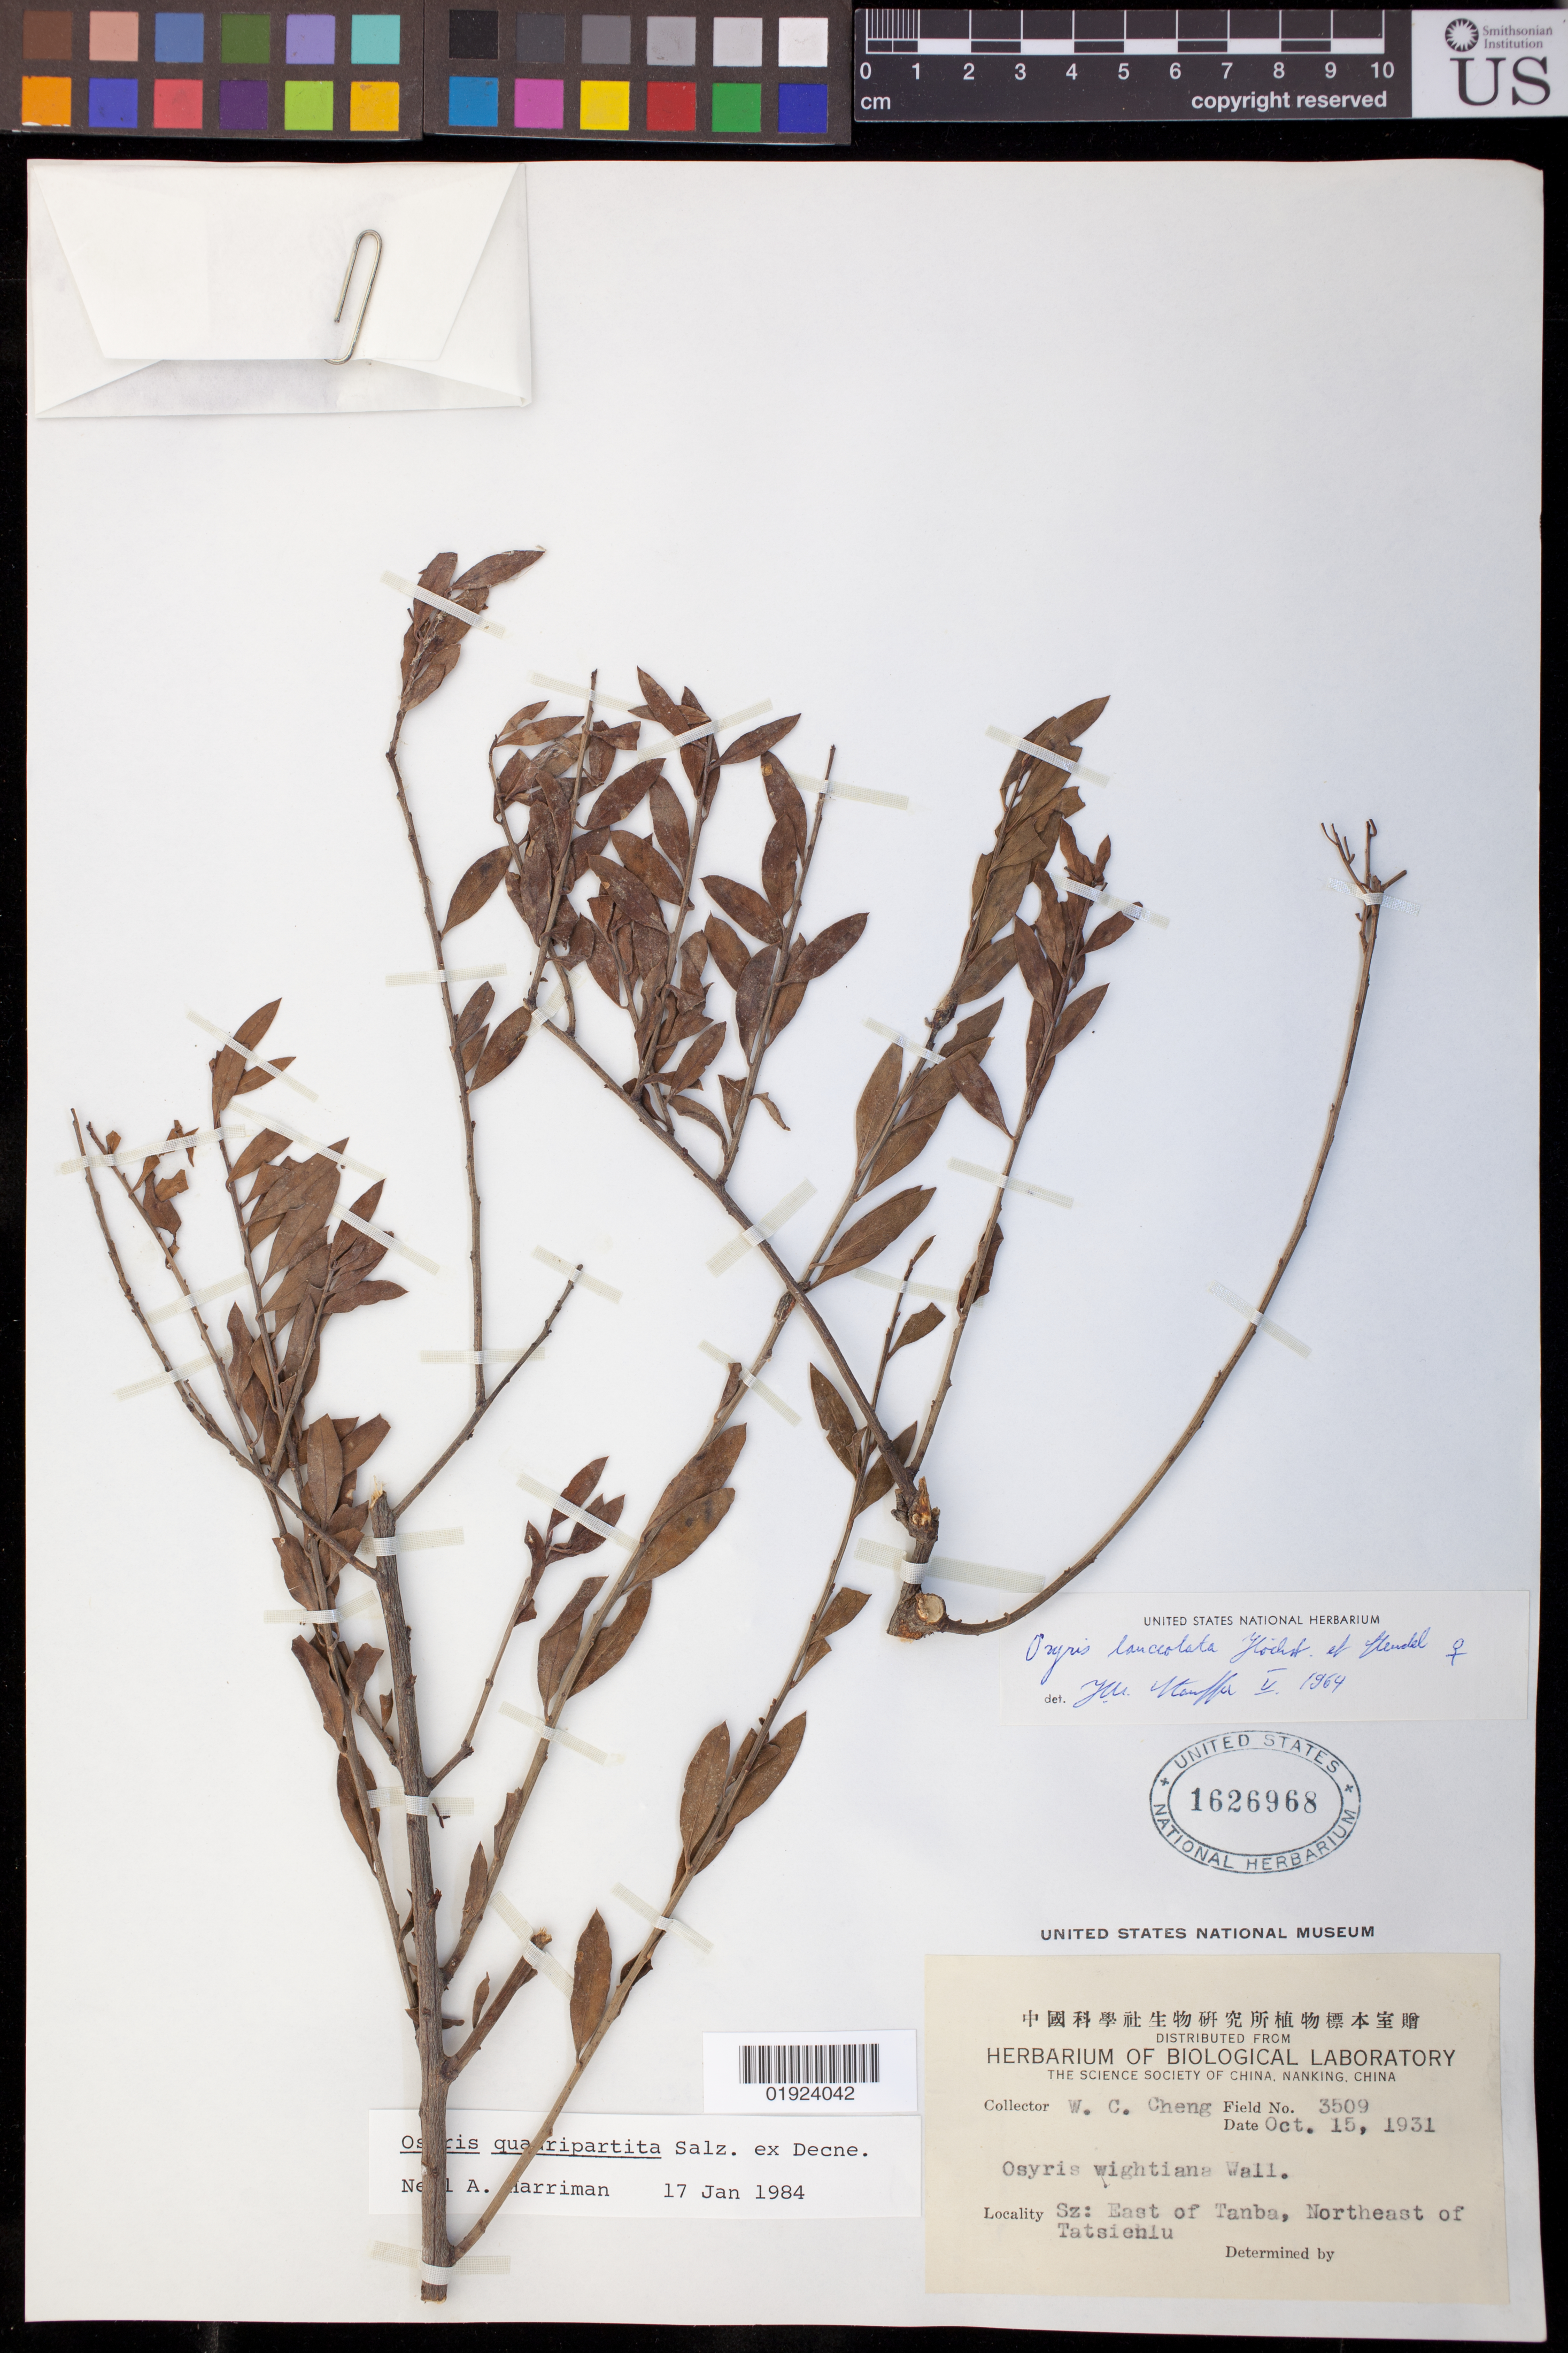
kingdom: Plantae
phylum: Tracheophyta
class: Magnoliopsida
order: Santalales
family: Santalaceae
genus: Osyris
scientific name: Osyris quadripartita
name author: Salzm. ex Decne.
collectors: W. C. Cheng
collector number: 3509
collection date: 1931-10-15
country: China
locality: Sz: East of Tanba, Northeast of Tatsienlu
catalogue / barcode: US 1626968